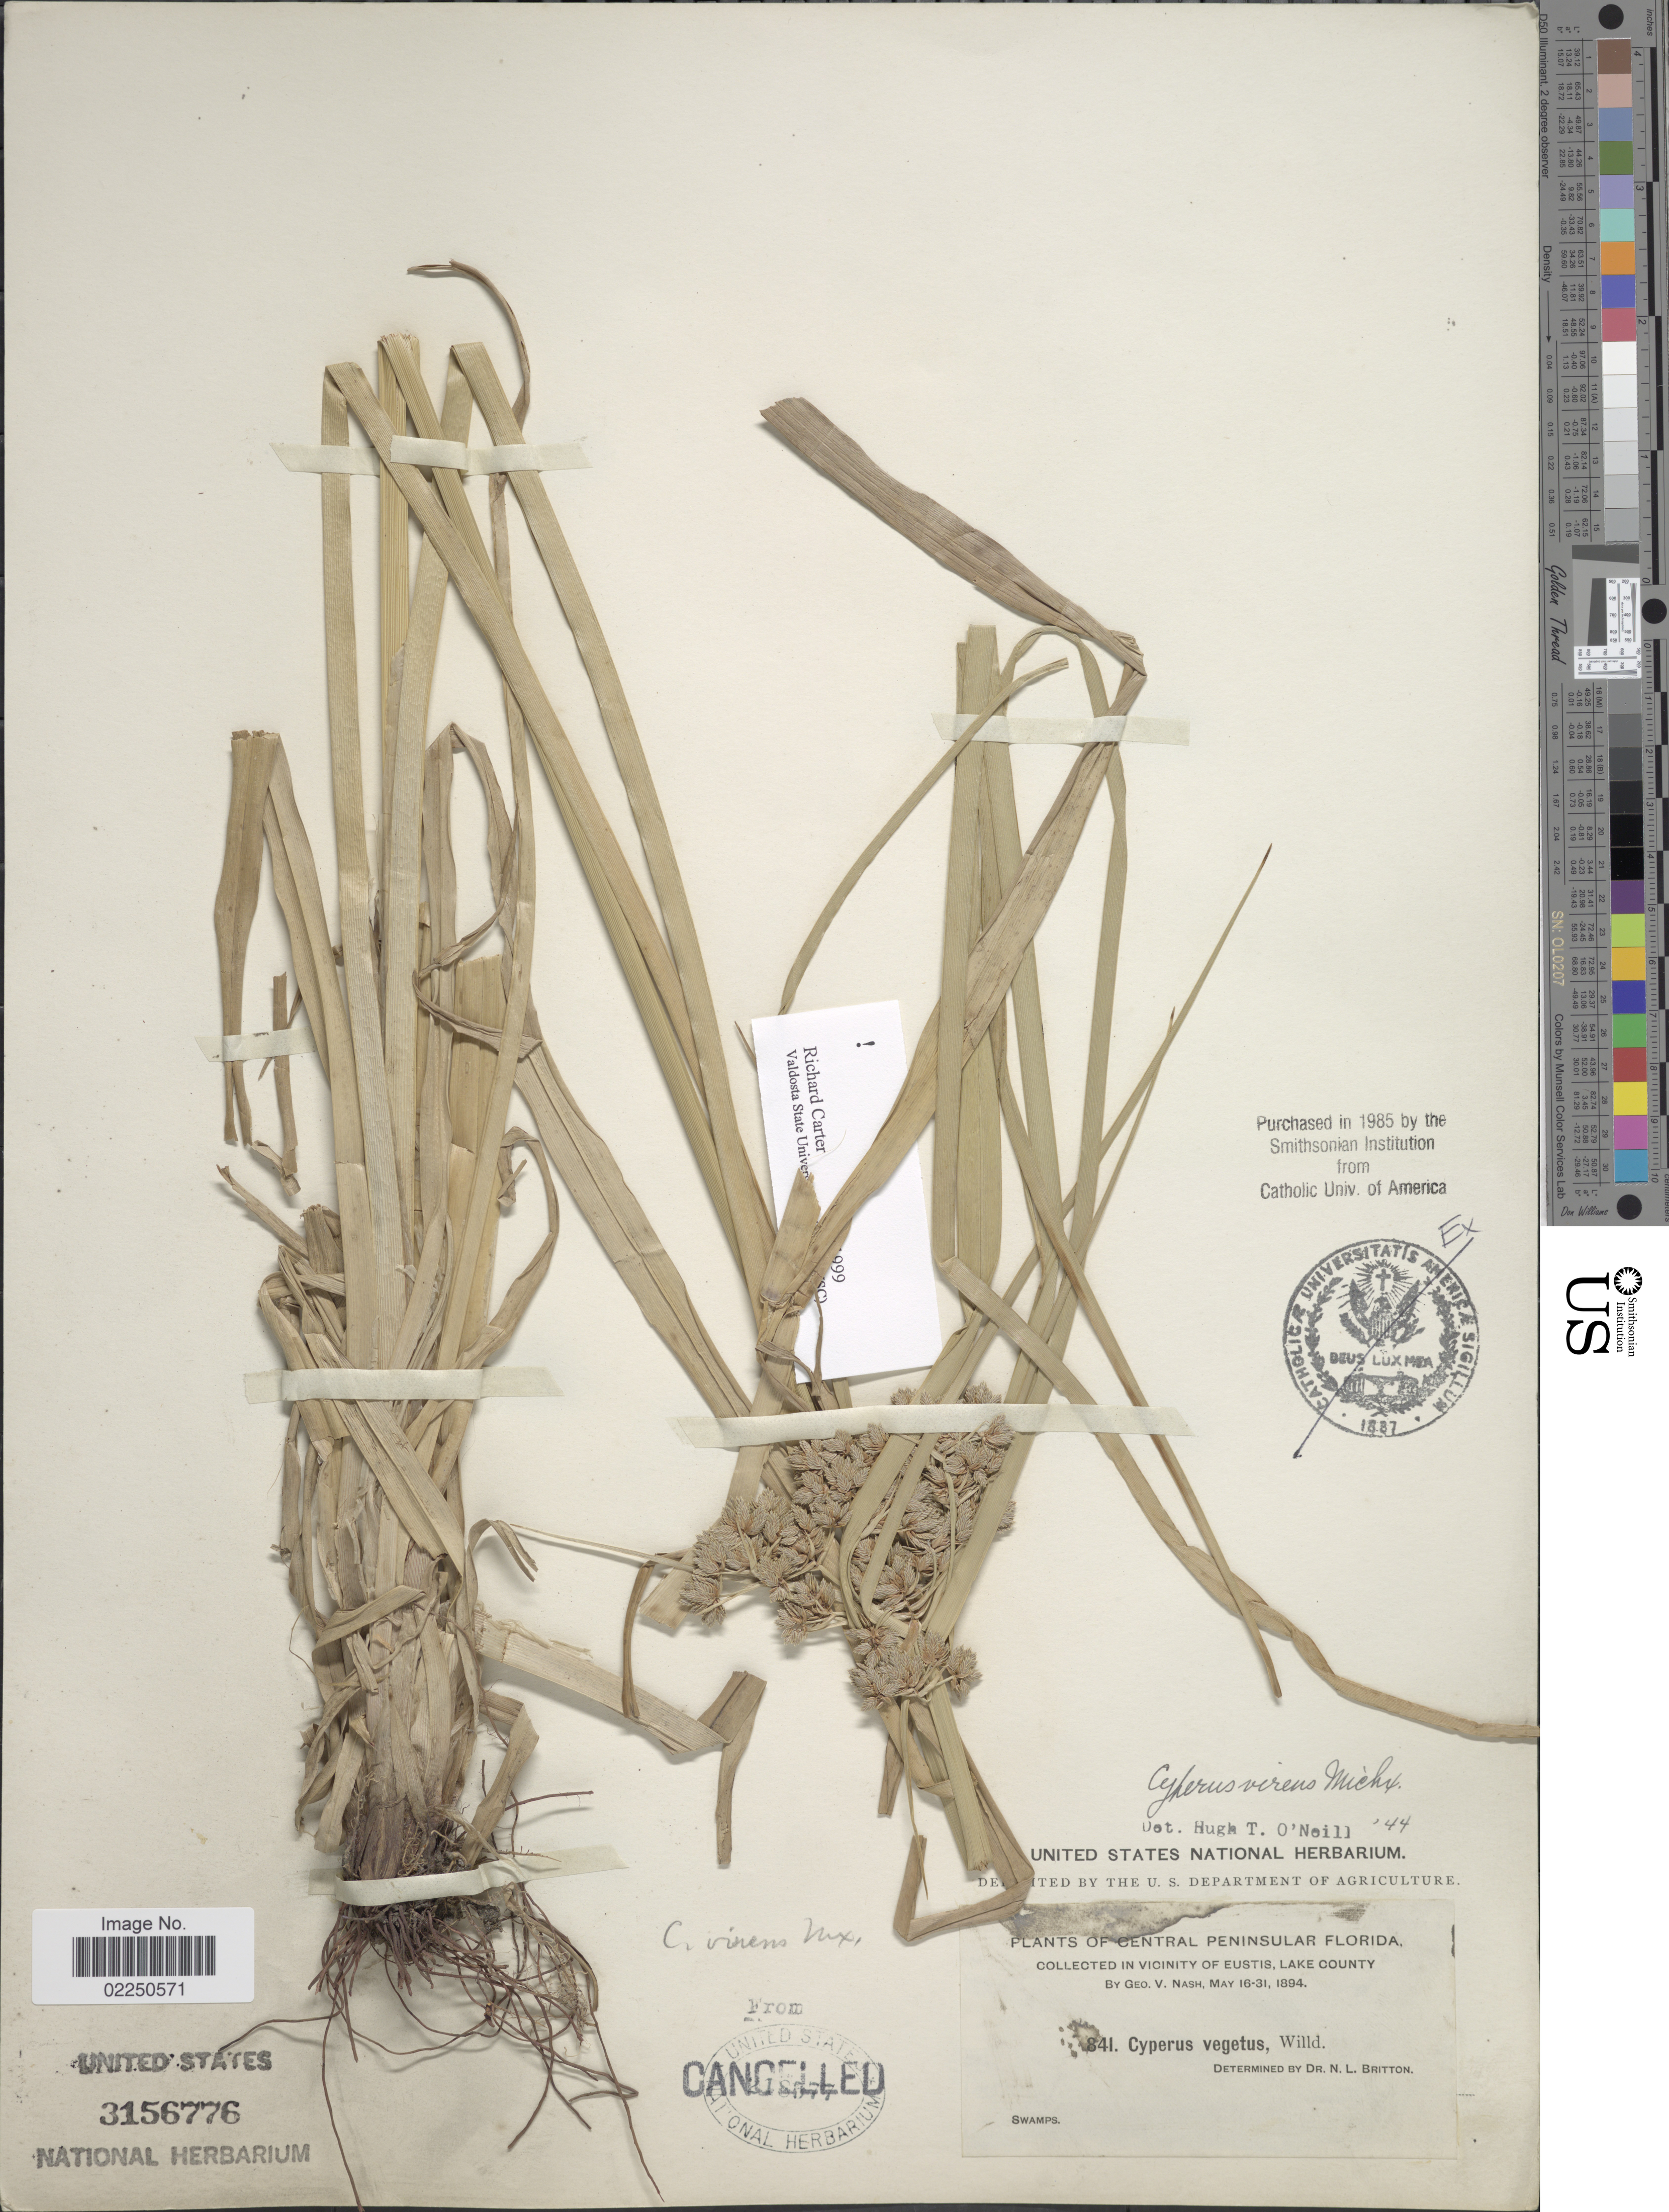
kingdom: Plantae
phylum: Tracheophyta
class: Liliopsida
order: Poales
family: Cyperaceae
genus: Cyperus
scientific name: Cyperus virens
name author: Michx.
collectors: G. V. Nash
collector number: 841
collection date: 1894-05-16/1894-05-31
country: United States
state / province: Florida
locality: Central Peninsular Florida. Vicinity of Eustis, Lake County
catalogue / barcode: US 3156776